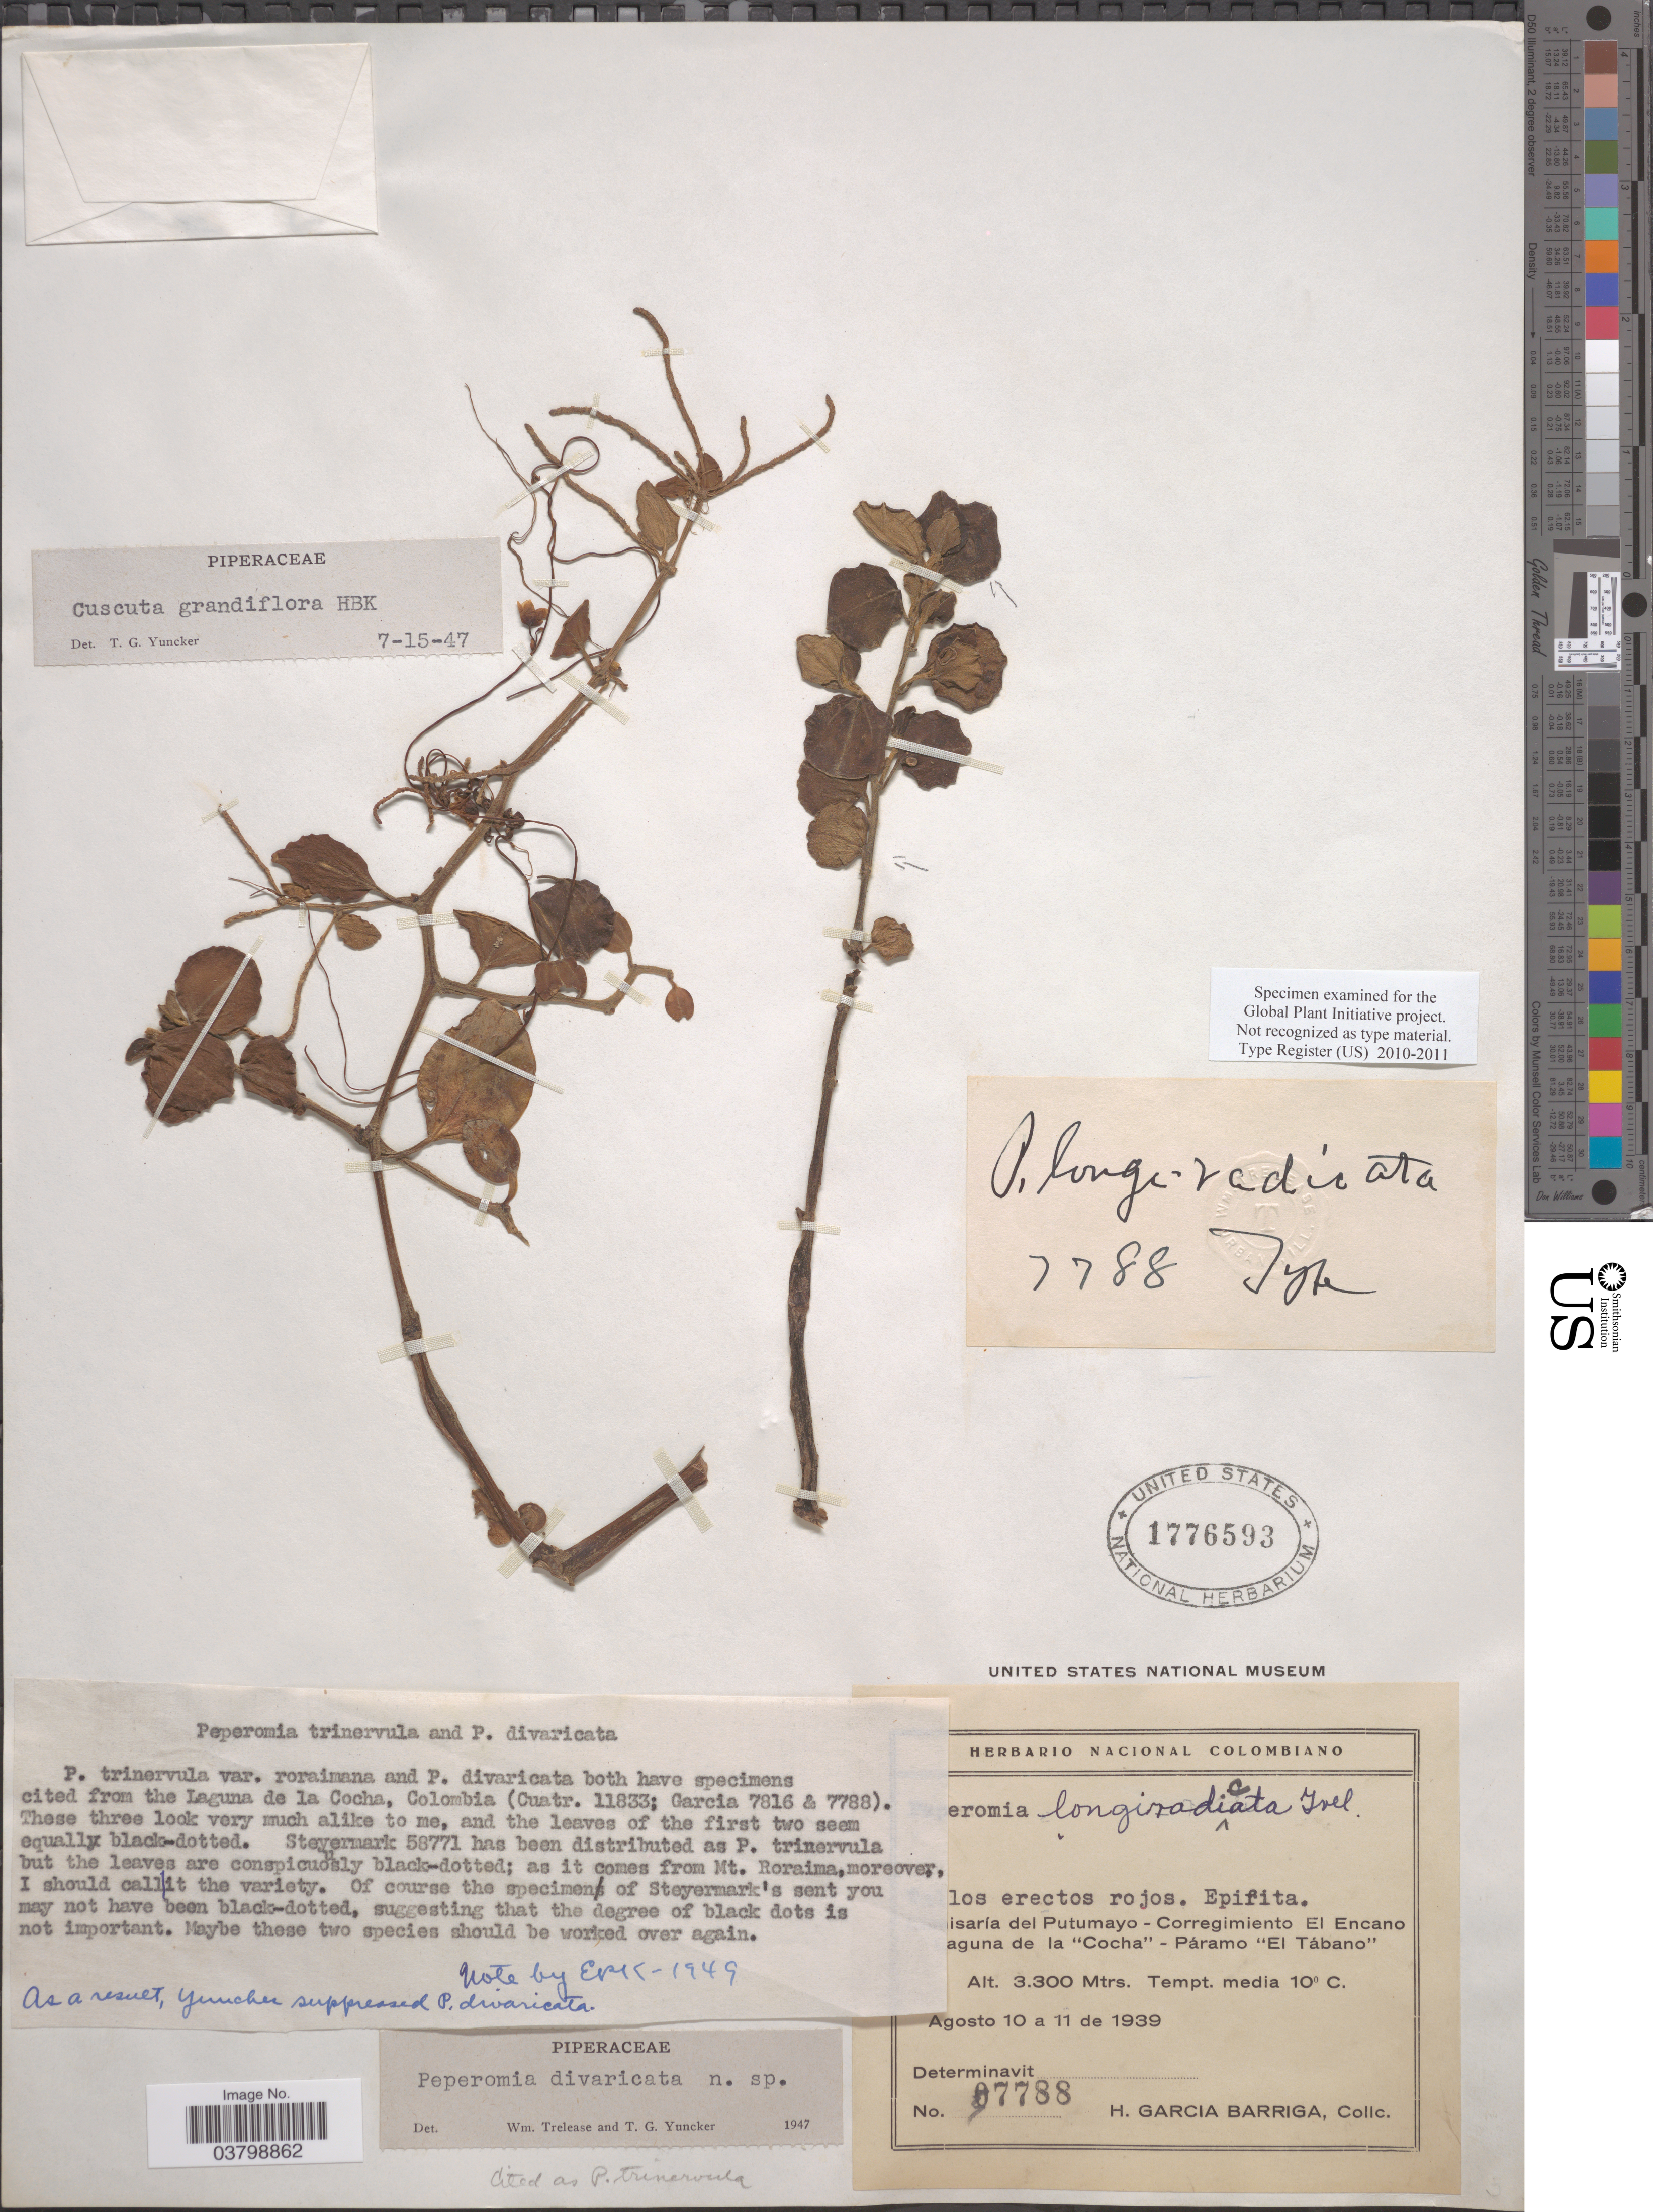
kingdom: Plantae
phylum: Tracheophyta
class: Magnoliopsida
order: Piperales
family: Piperaceae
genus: Peperomia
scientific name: Peperomia trinervula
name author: C. DC.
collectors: H. García Barriga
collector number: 7788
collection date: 1939-08-10/1939-08-11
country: Colombia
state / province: Putumayo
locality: Comisaría del Putumayo - Corregimiento El Encano, Laguna de la 'Cocha' - Páramo 'El Tábano'.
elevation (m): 3300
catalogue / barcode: US 1776593